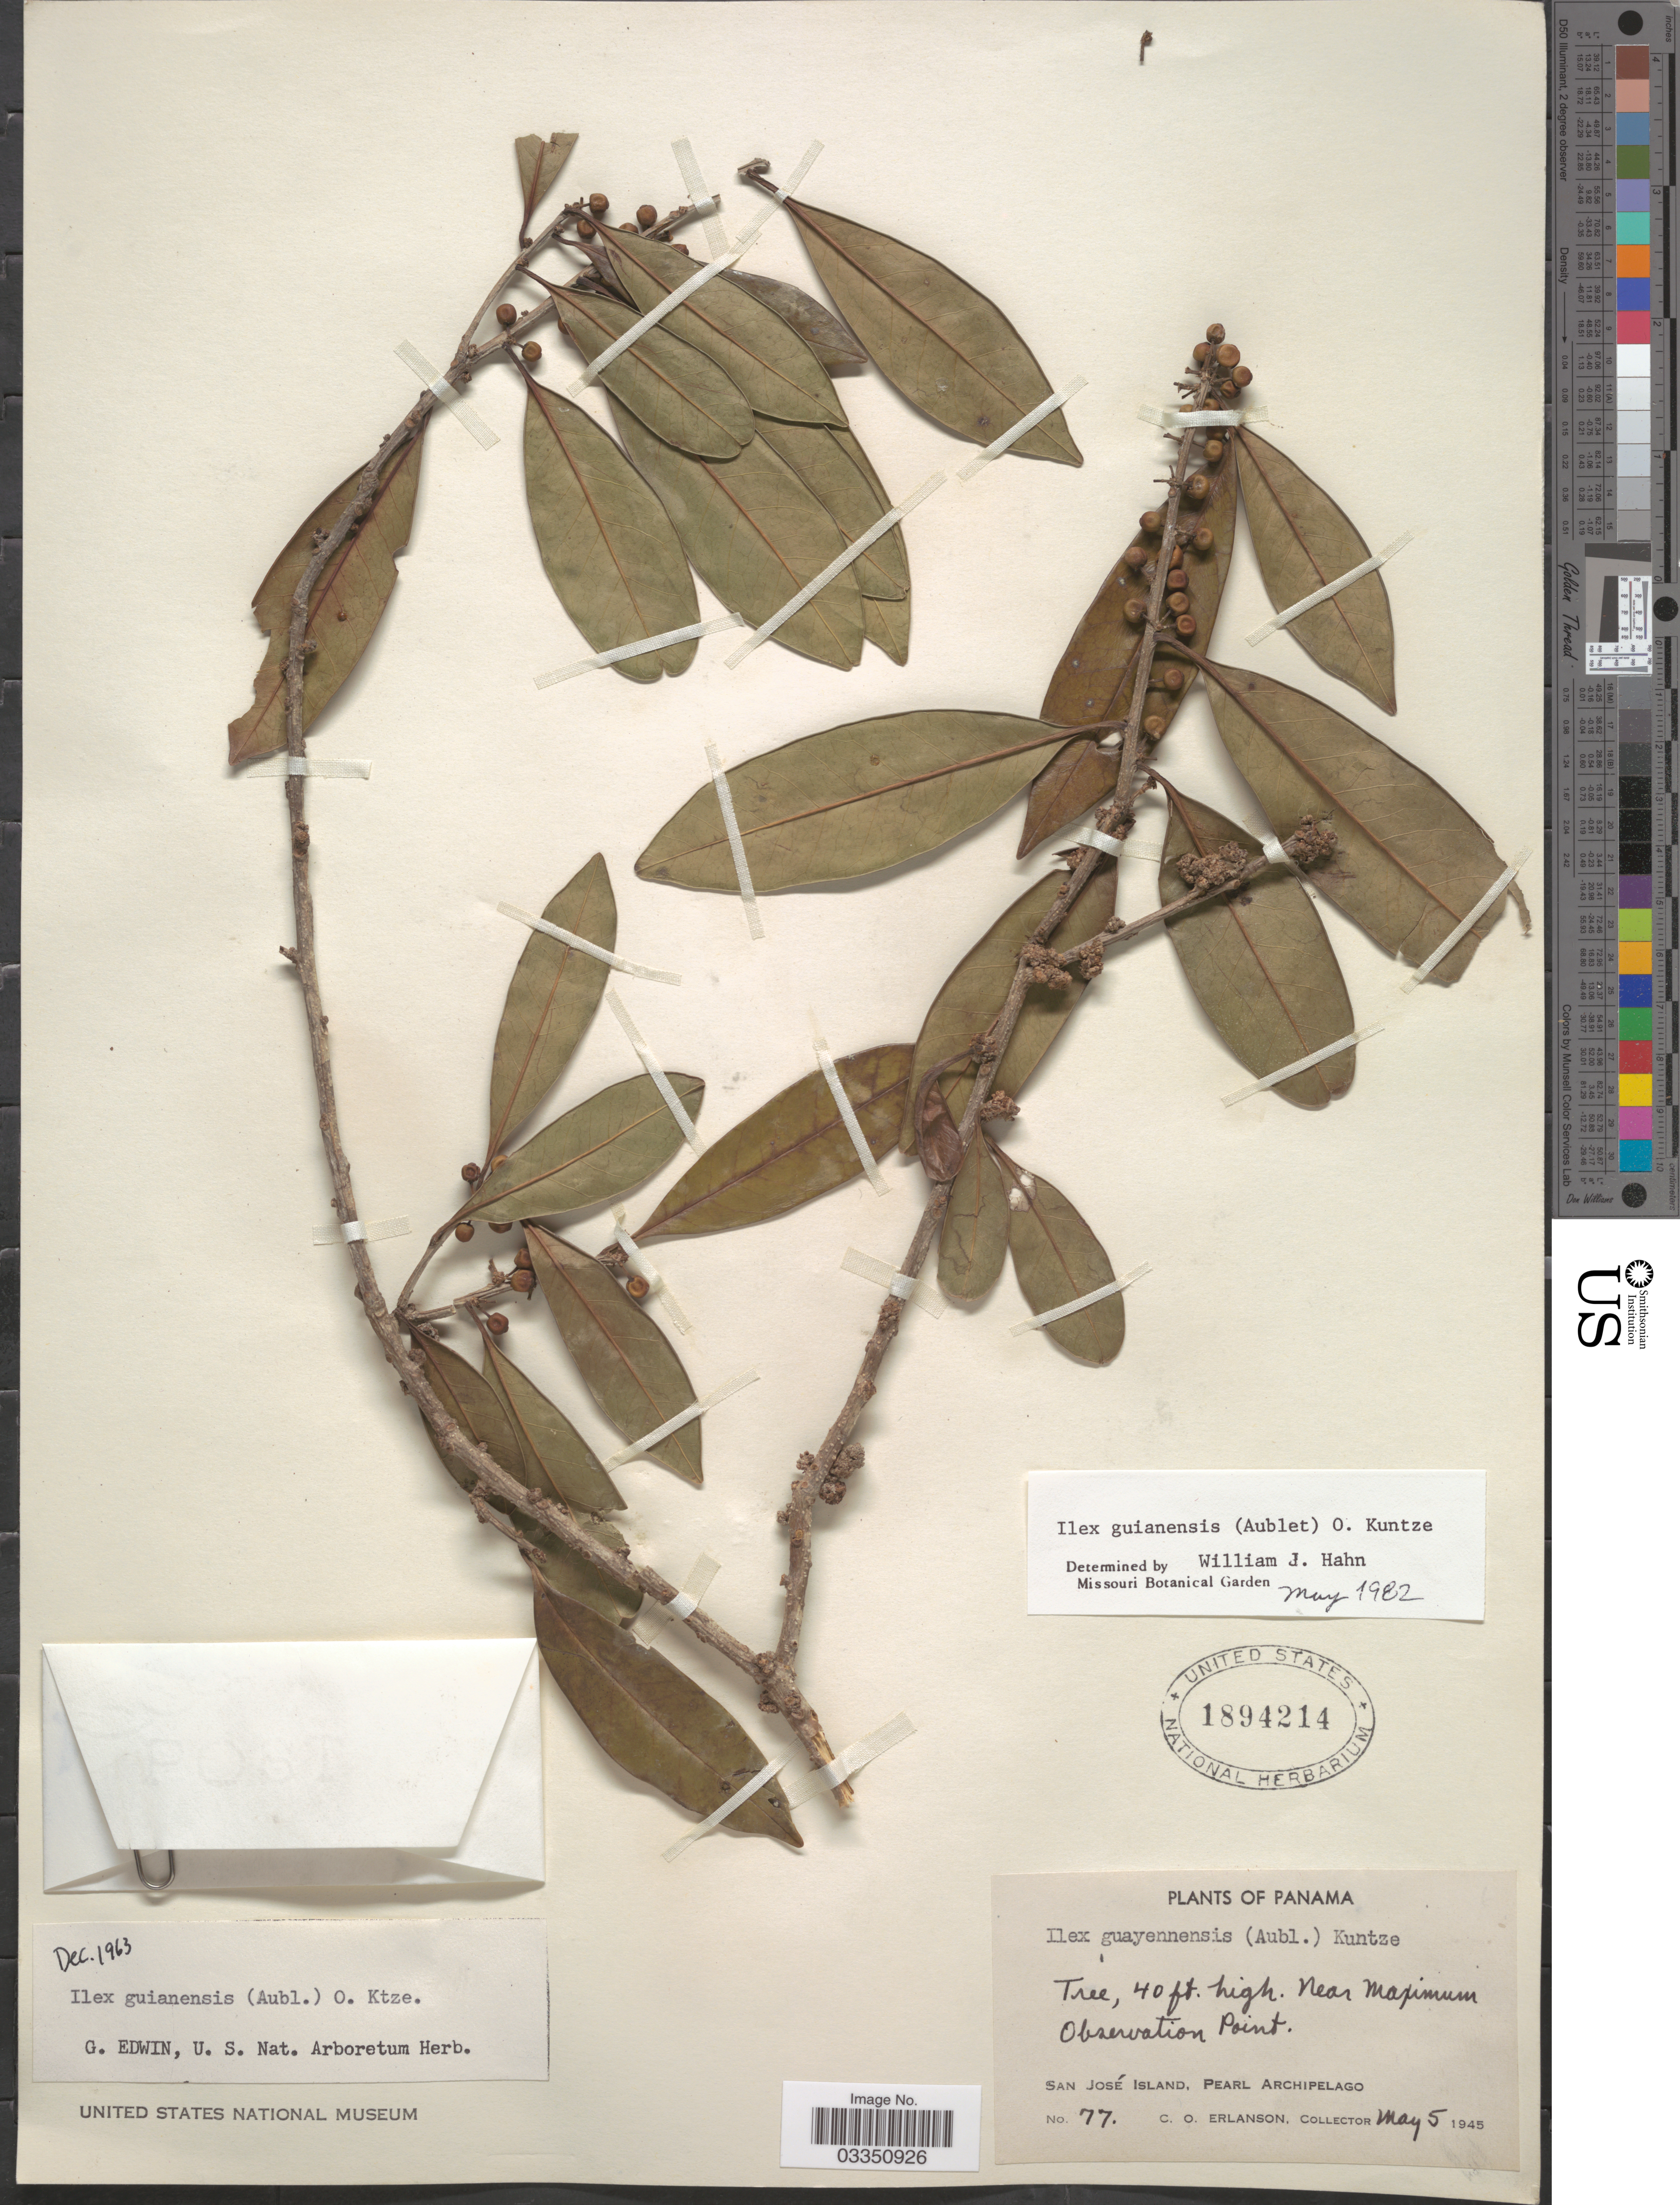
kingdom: Plantae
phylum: Tracheophyta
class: Magnoliopsida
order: Aquifoliales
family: Aquifoliaceae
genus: Ilex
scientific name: Ilex guianensis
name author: (Aubl.) Kuntze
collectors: C. O. Erlanson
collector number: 77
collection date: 1945-05-05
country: Panama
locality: Observation Point, San José Island, Pearl Archipelago.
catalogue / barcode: US 1894214